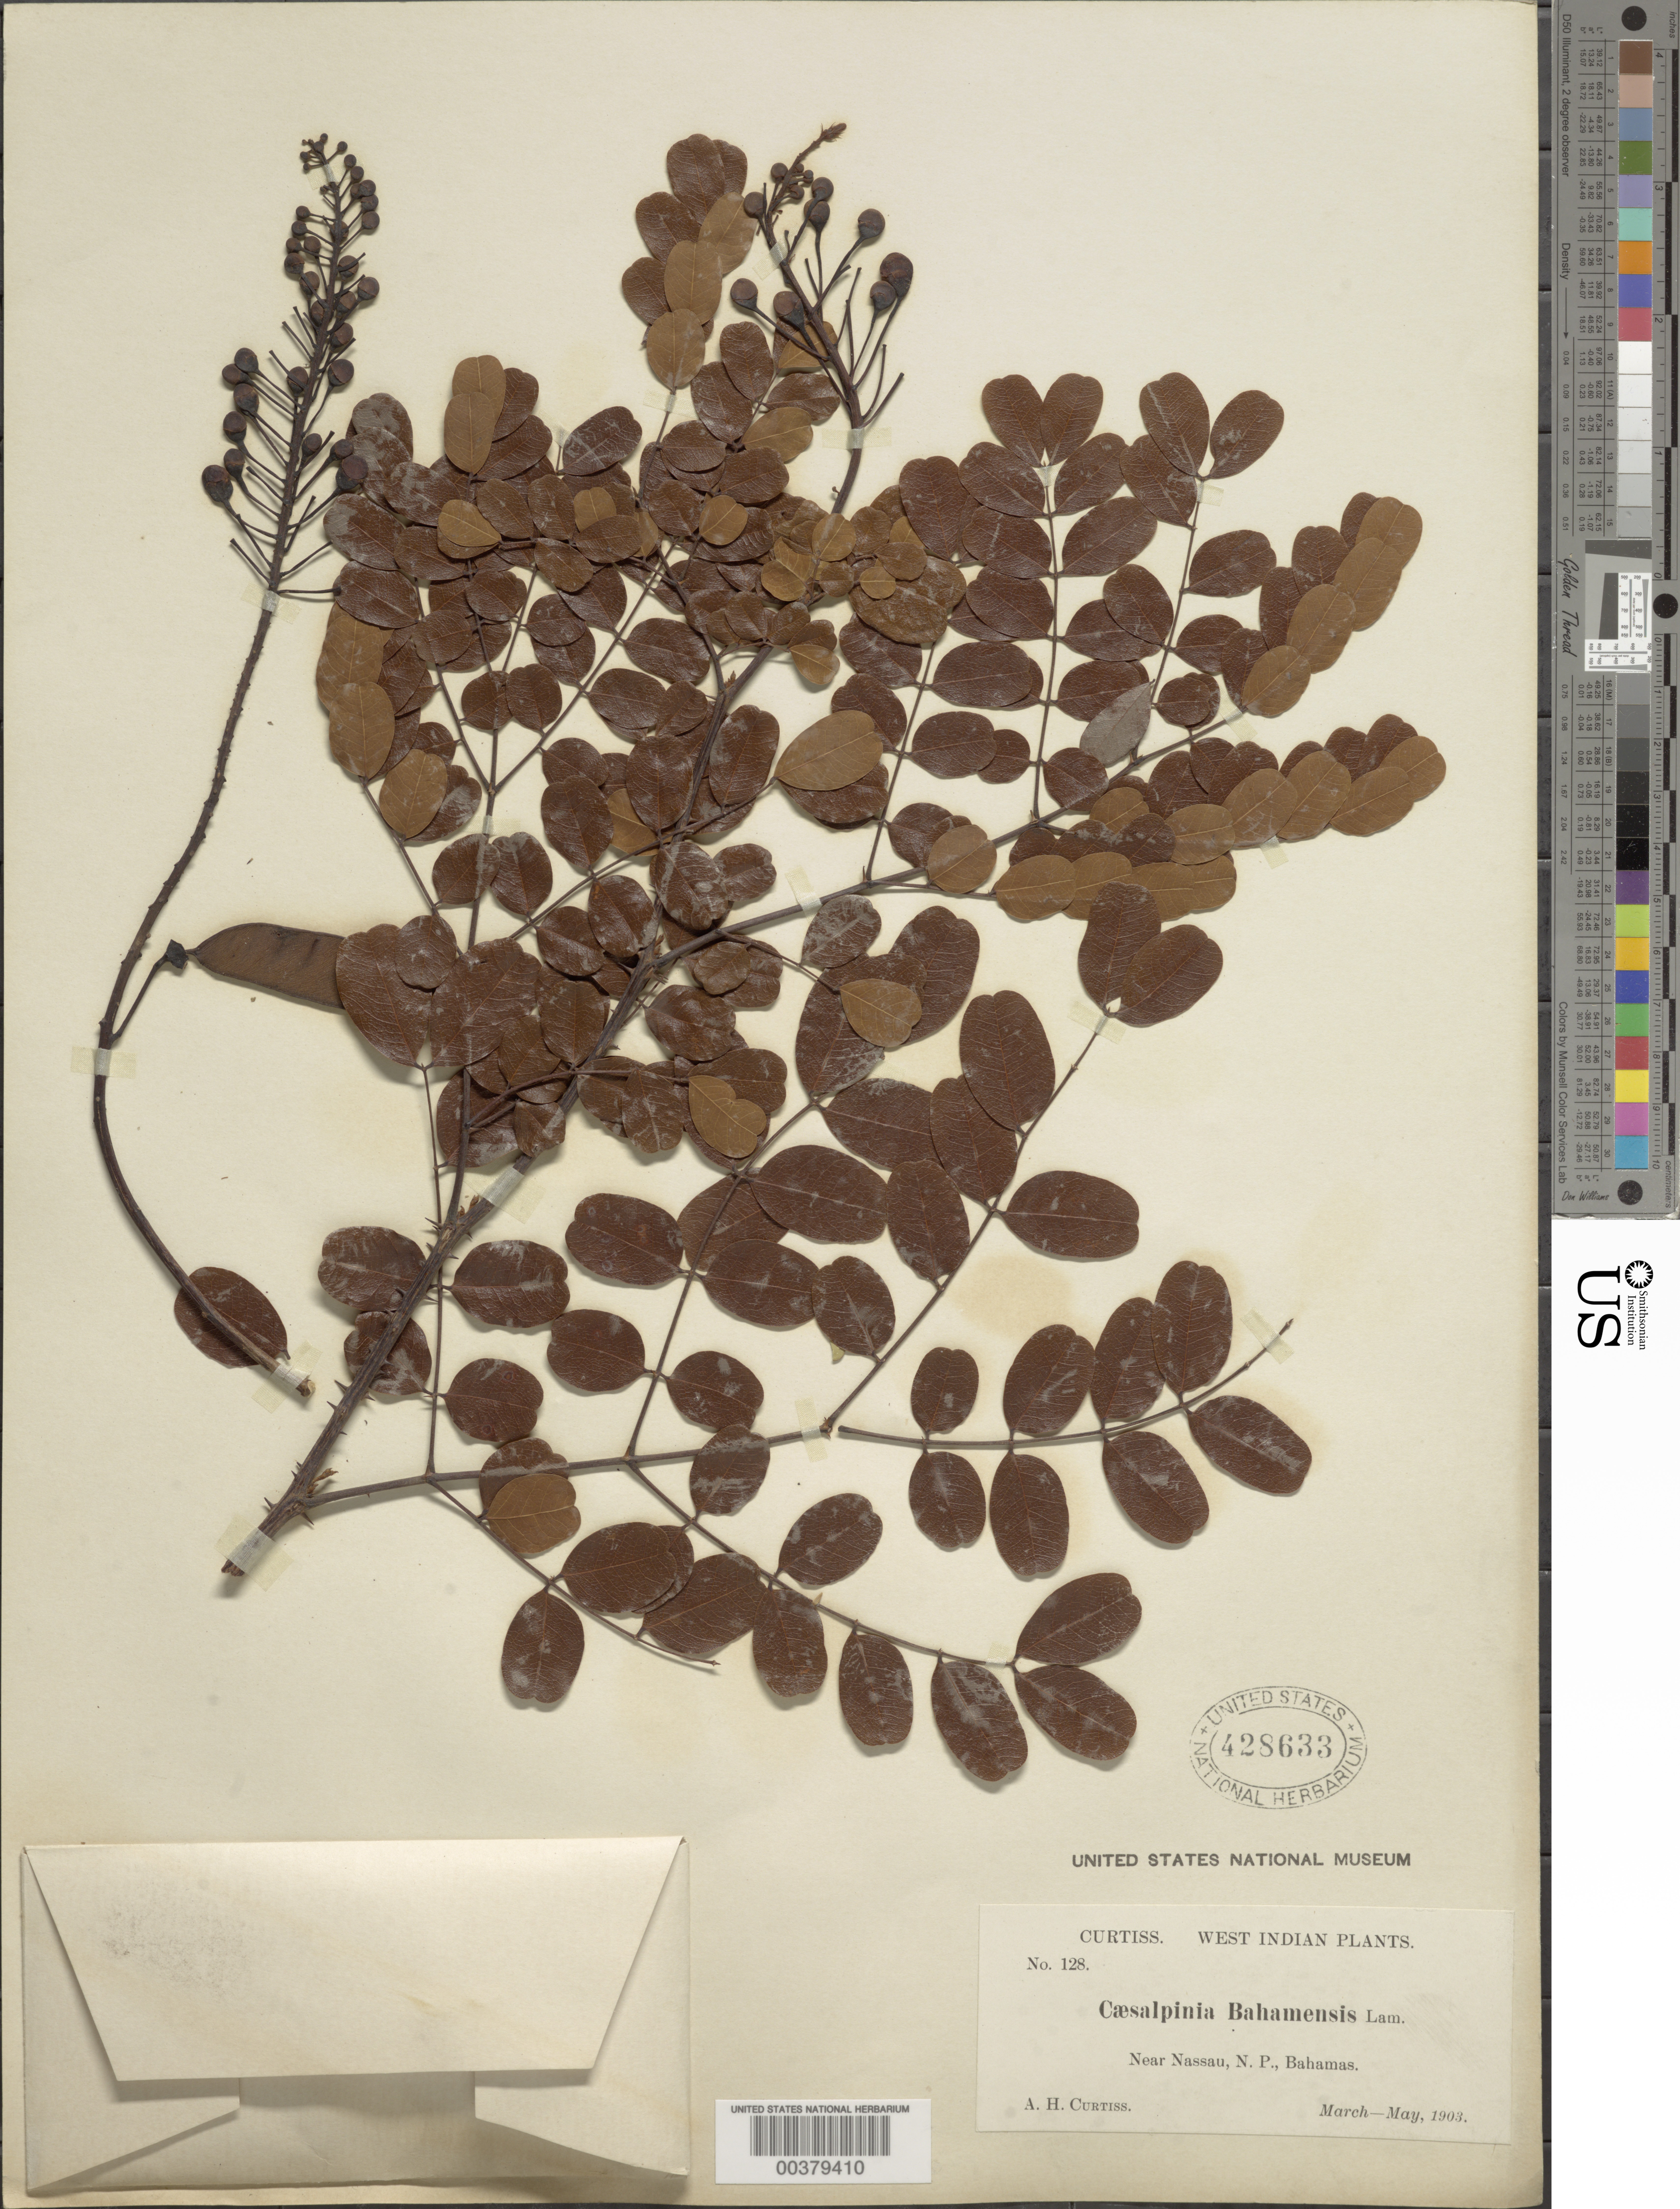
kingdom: Plantae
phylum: Tracheophyta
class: Magnoliopsida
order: Fabales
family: Fabaceae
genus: Caesalpinia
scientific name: Caesalpinia bahamensis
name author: Lam.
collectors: A. H. Curtiss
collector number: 128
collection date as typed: Mar 1903 to -- May 1903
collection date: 1903-03/1903-05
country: Bahamas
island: New Providence Island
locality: Near nassau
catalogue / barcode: US 428633